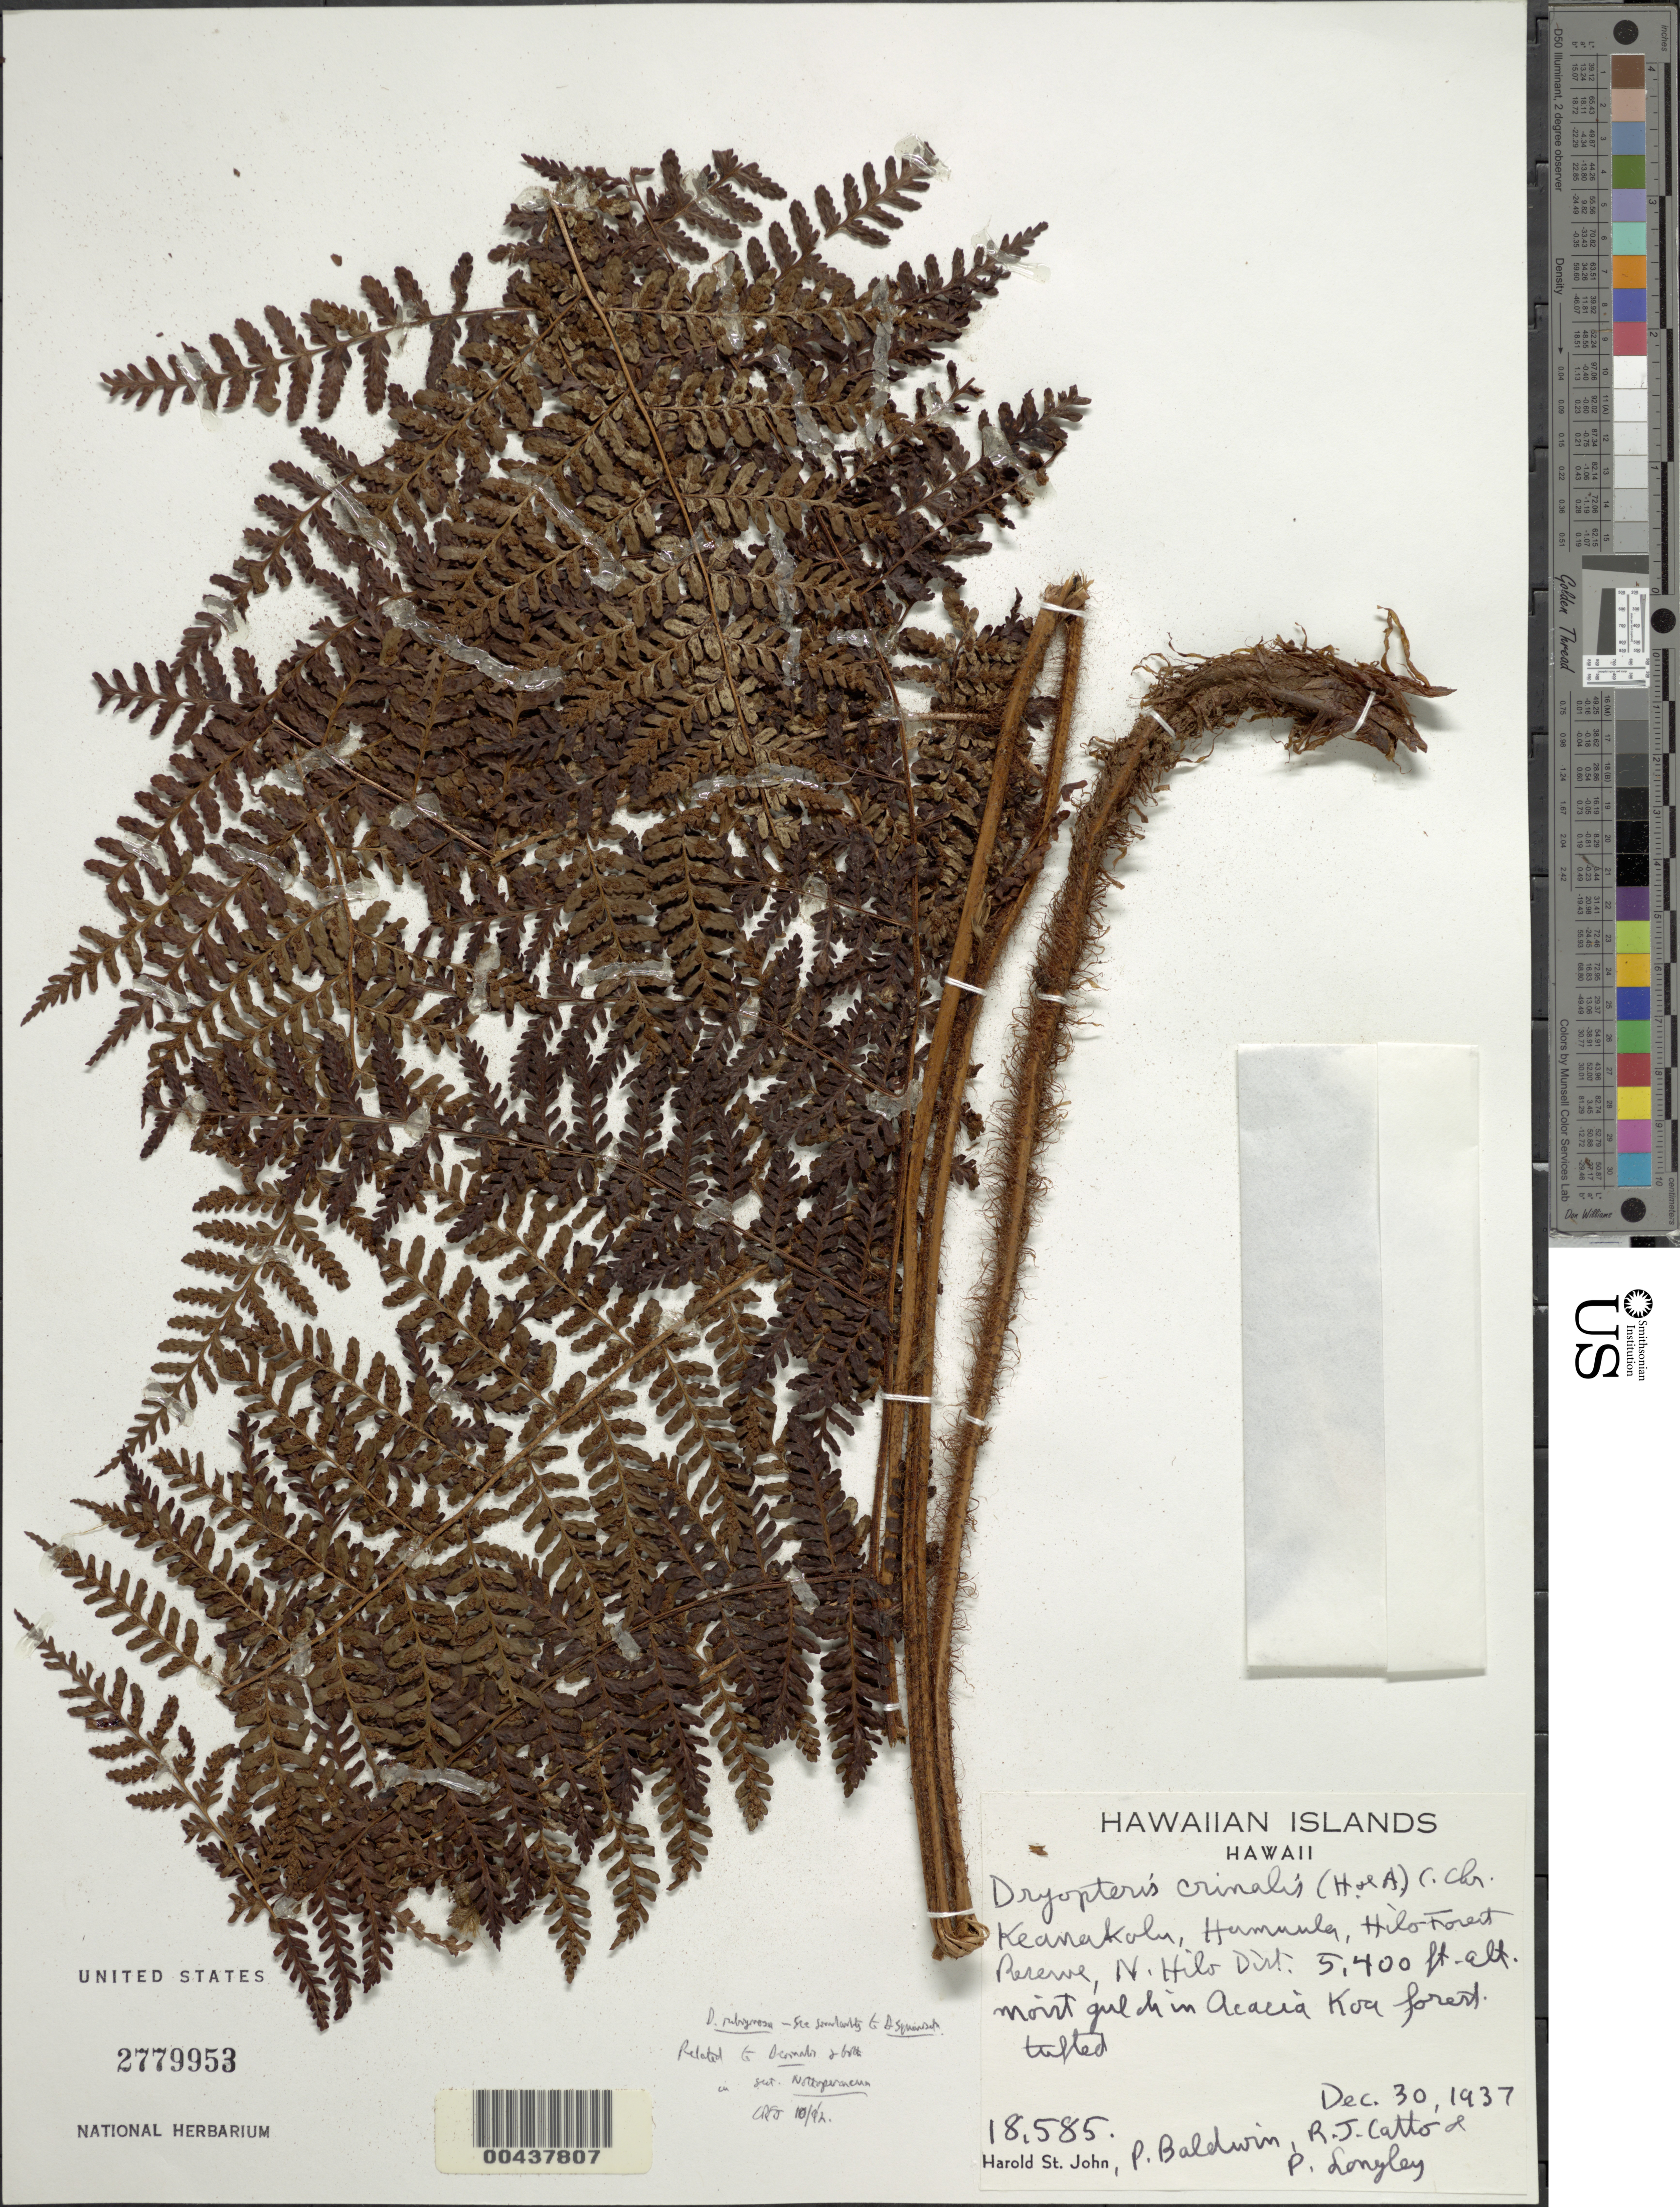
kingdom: Plantae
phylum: Tracheophyta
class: Polypodiopsida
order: Polypodiales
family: Dryopteridaceae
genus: Dryopteris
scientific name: Dryopteris rubiginosa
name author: (Brack.) Kuntze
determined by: S., C. R.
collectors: H. St. John, P. Baldwin, R. Catto & P. Langley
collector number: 18585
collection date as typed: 30 Dec 1937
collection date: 1937-12-30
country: United States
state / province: Hawaii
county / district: Hawaii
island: Hawaii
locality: Keanakolu, Humuula, Hilo Forest Reserve, N Hilo Dist.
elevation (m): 1646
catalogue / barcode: US 2779953